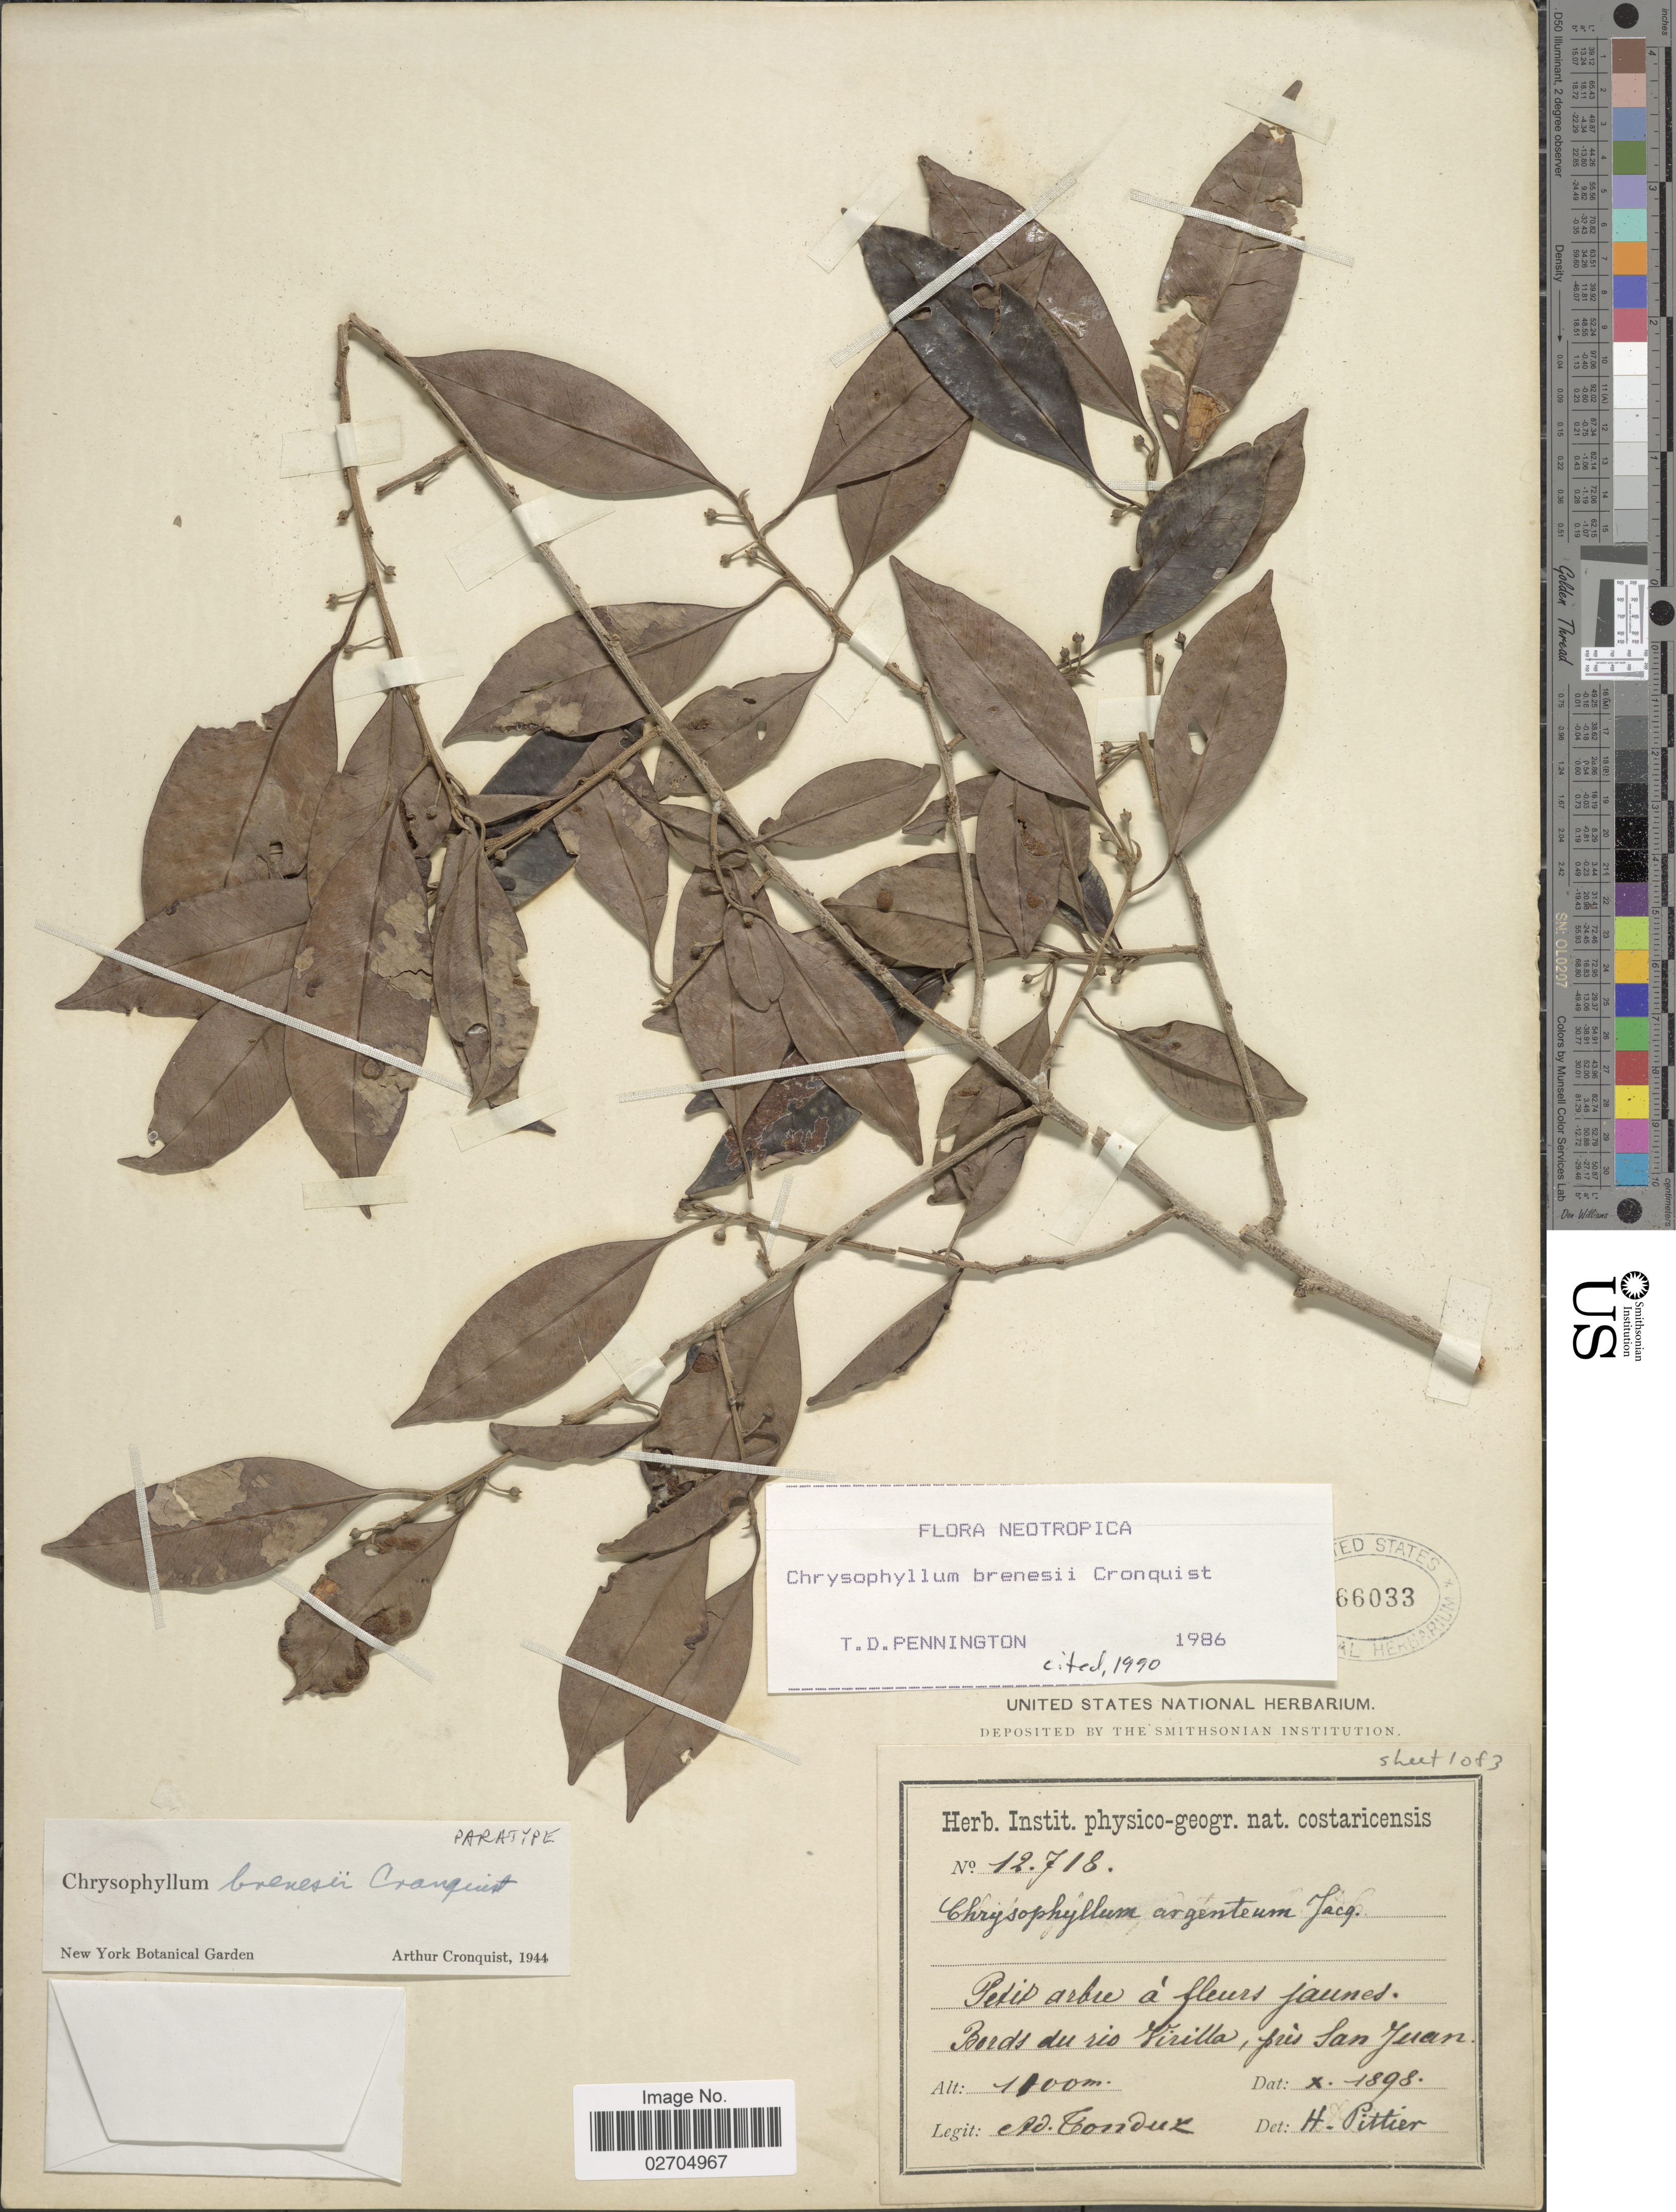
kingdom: Plantae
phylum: Tracheophyta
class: Magnoliopsida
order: Ericales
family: Sapotaceae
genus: Chrysophyllum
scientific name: Chrysophyllum brenesii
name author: Cronq.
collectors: A. Tonduz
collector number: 12718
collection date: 1898-10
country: Costa Rica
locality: Bords du rio Virilla, pres San Juan.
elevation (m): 1100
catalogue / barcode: US 366033